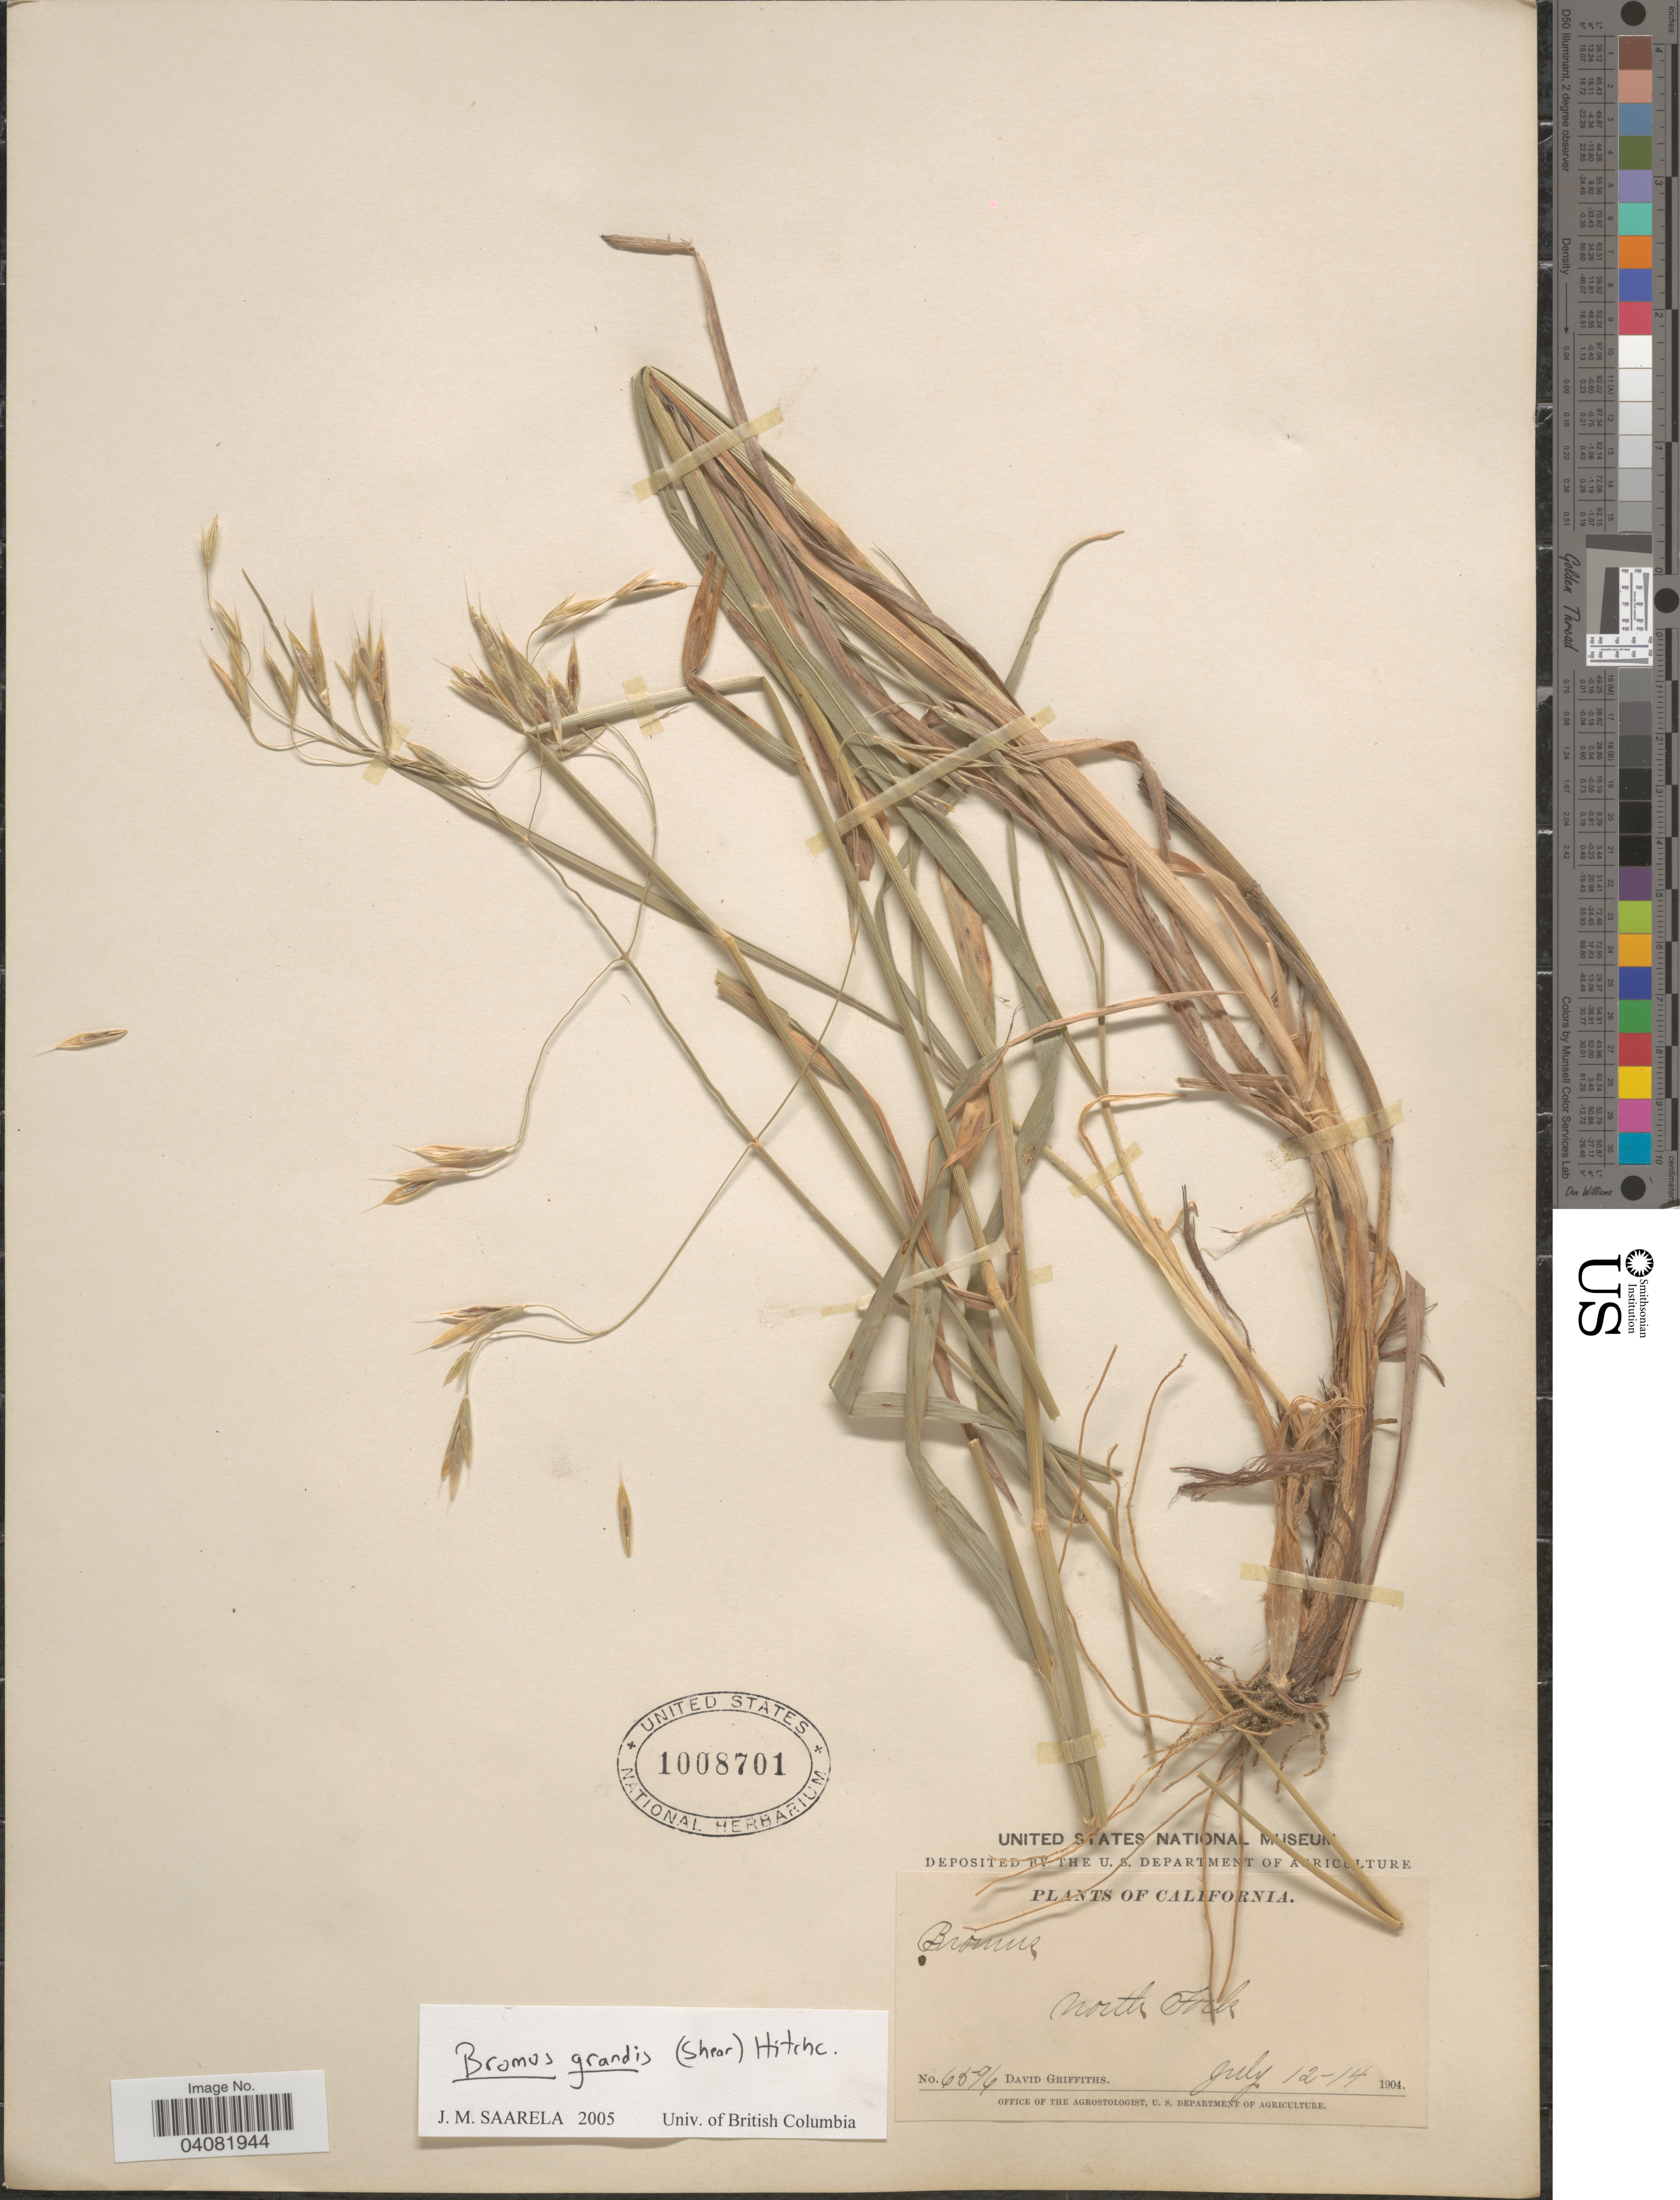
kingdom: Plantae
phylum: Tracheophyta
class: Liliopsida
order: Poales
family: Poaceae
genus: Bromus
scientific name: Bromus grandis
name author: (Shear) Hitchc.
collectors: D. Griffiths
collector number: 6596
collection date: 1904-07-12/1904-07-14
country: United States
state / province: California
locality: North Fork.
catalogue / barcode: US 1008701